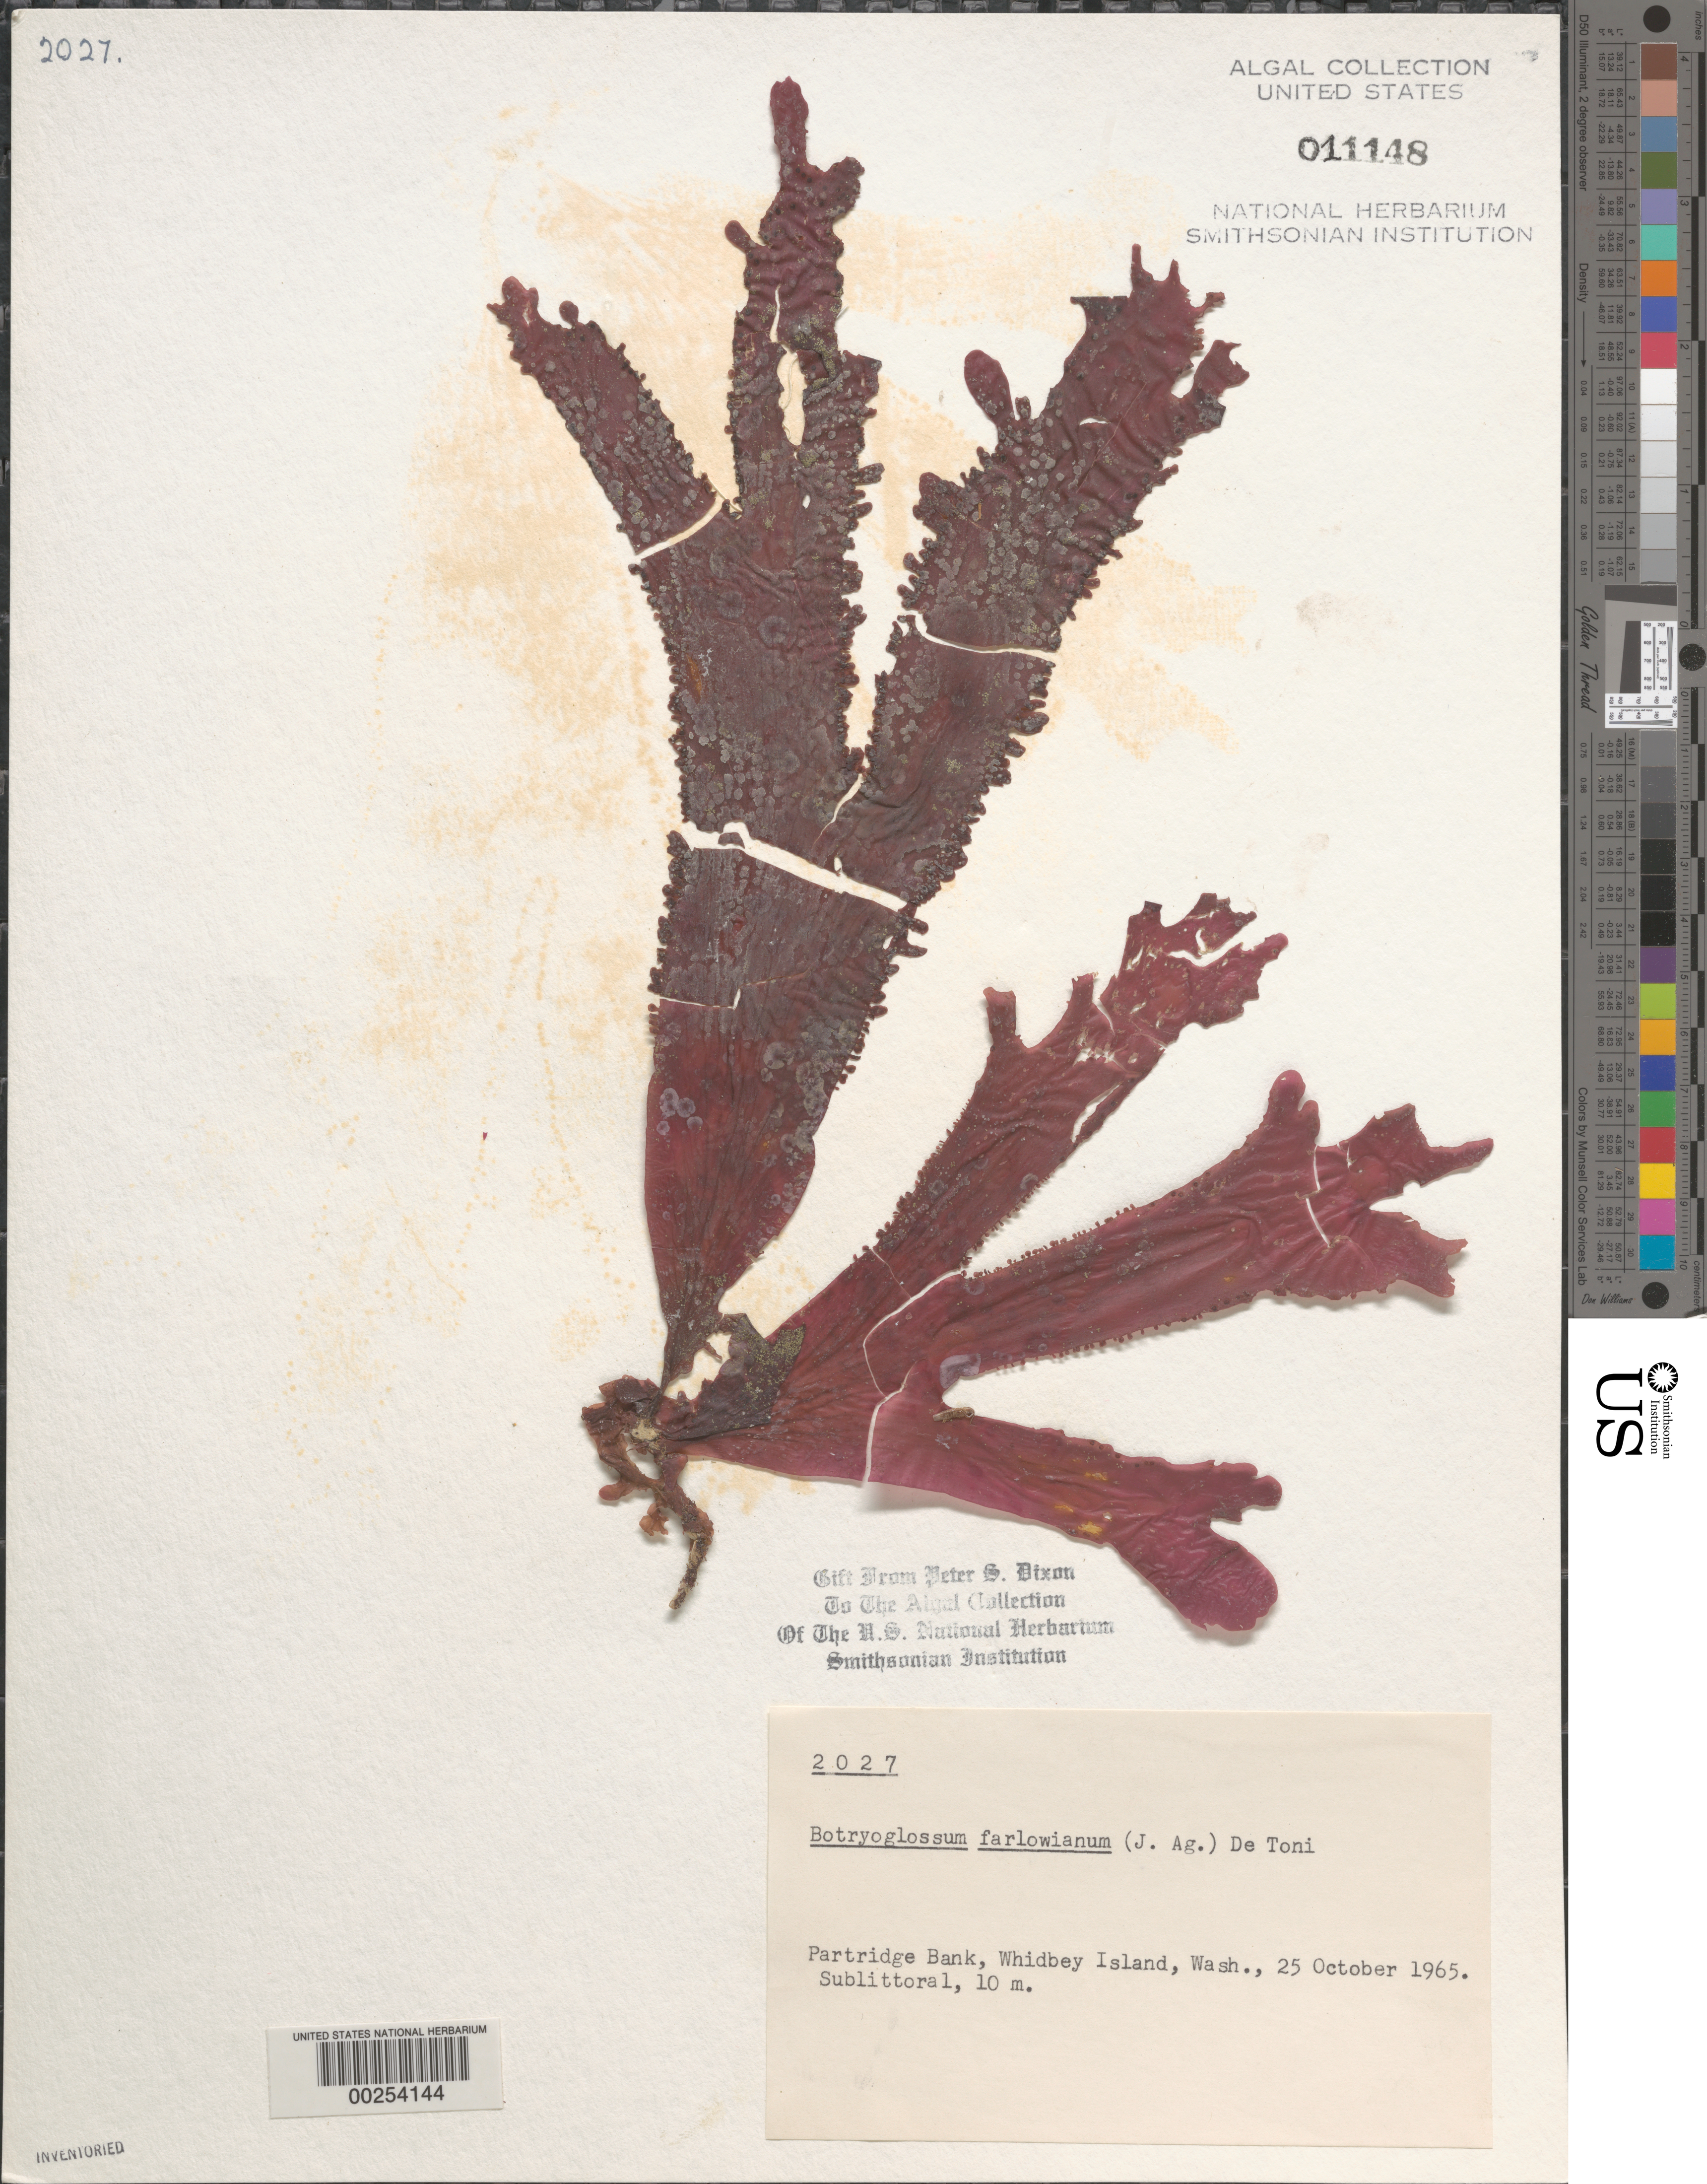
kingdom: Plantae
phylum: Rhodophyta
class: Florideophyceae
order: Ceramiales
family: Delesseriaceae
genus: Botryoglossum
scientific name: Botryoglossum farlowianum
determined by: Dixon, P. S.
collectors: P. S. Dixon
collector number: PSD 2027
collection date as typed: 25 Oct 1965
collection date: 1965-10-25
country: United States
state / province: Washington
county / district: Island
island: Whidbey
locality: Partridge Bank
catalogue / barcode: US 11148